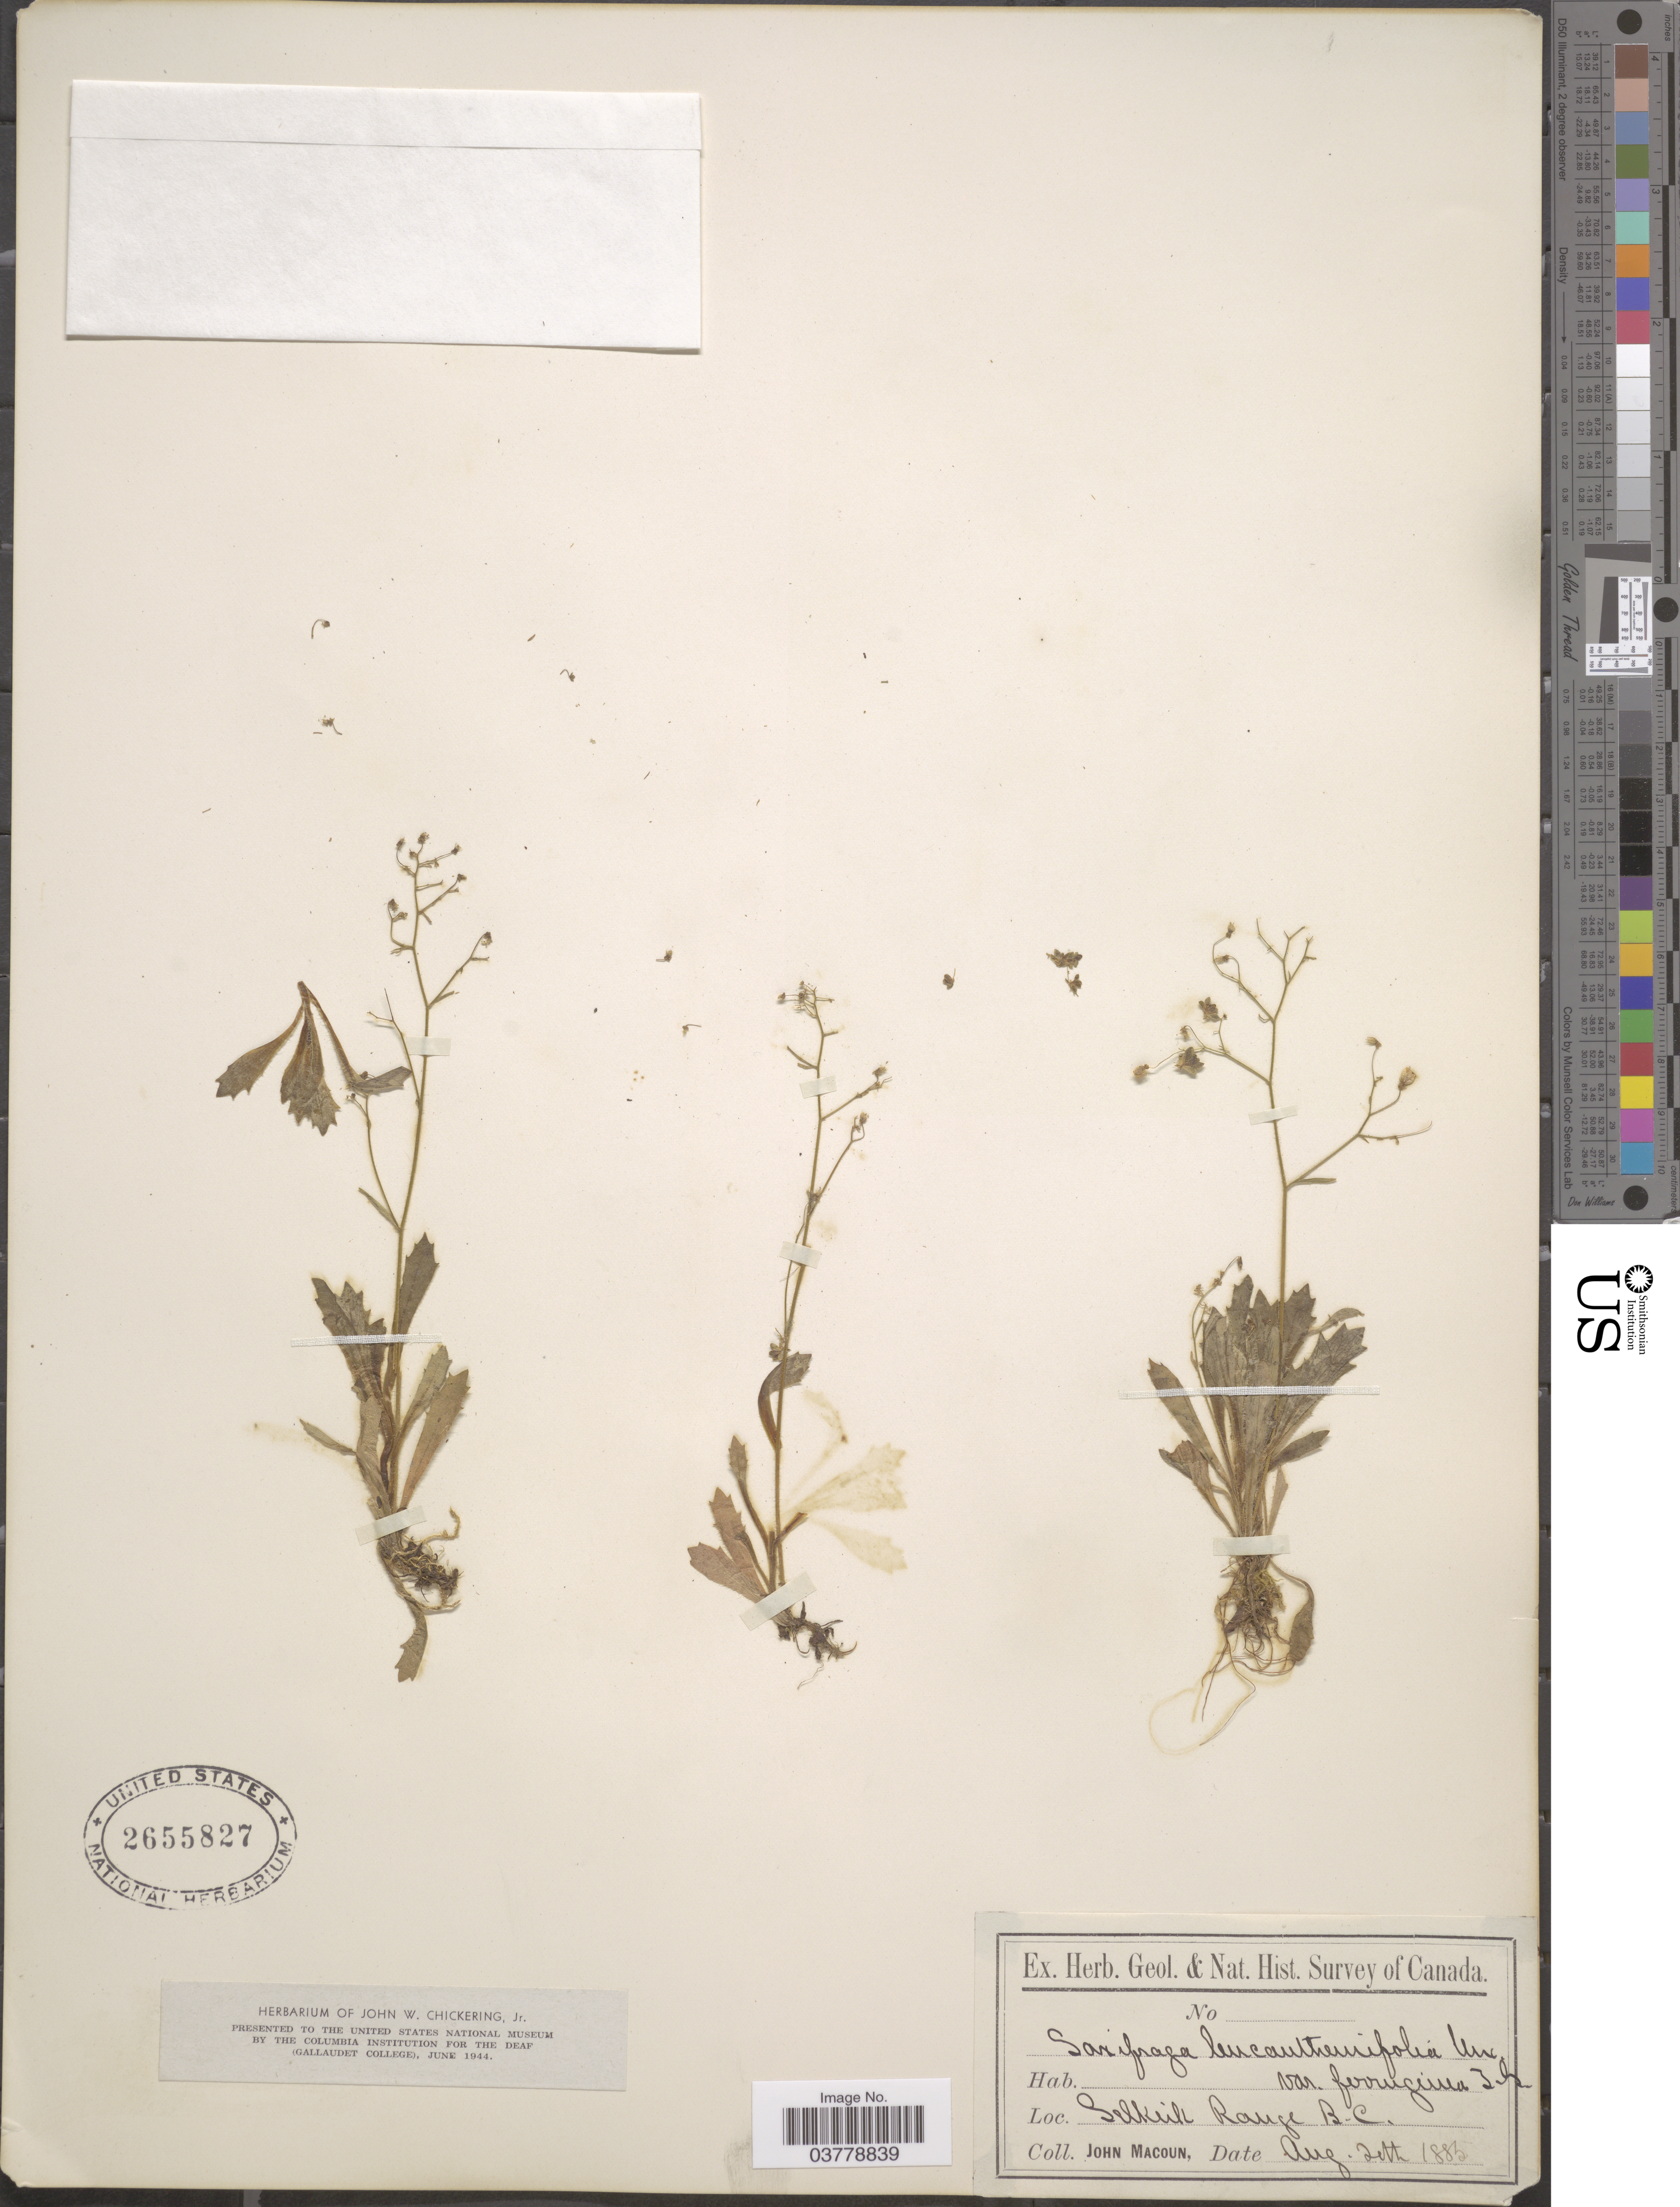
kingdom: Plantae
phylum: Tracheophyta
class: Magnoliopsida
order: Saxifragales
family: Saxifragaceae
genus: Micranthes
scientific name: Micranthes ferruginea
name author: (Graham) Brouillet & Gornall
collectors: J. Macoun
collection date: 1885-08-20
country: Canada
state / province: British Columbia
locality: Selkirk Range.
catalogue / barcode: US 2655827